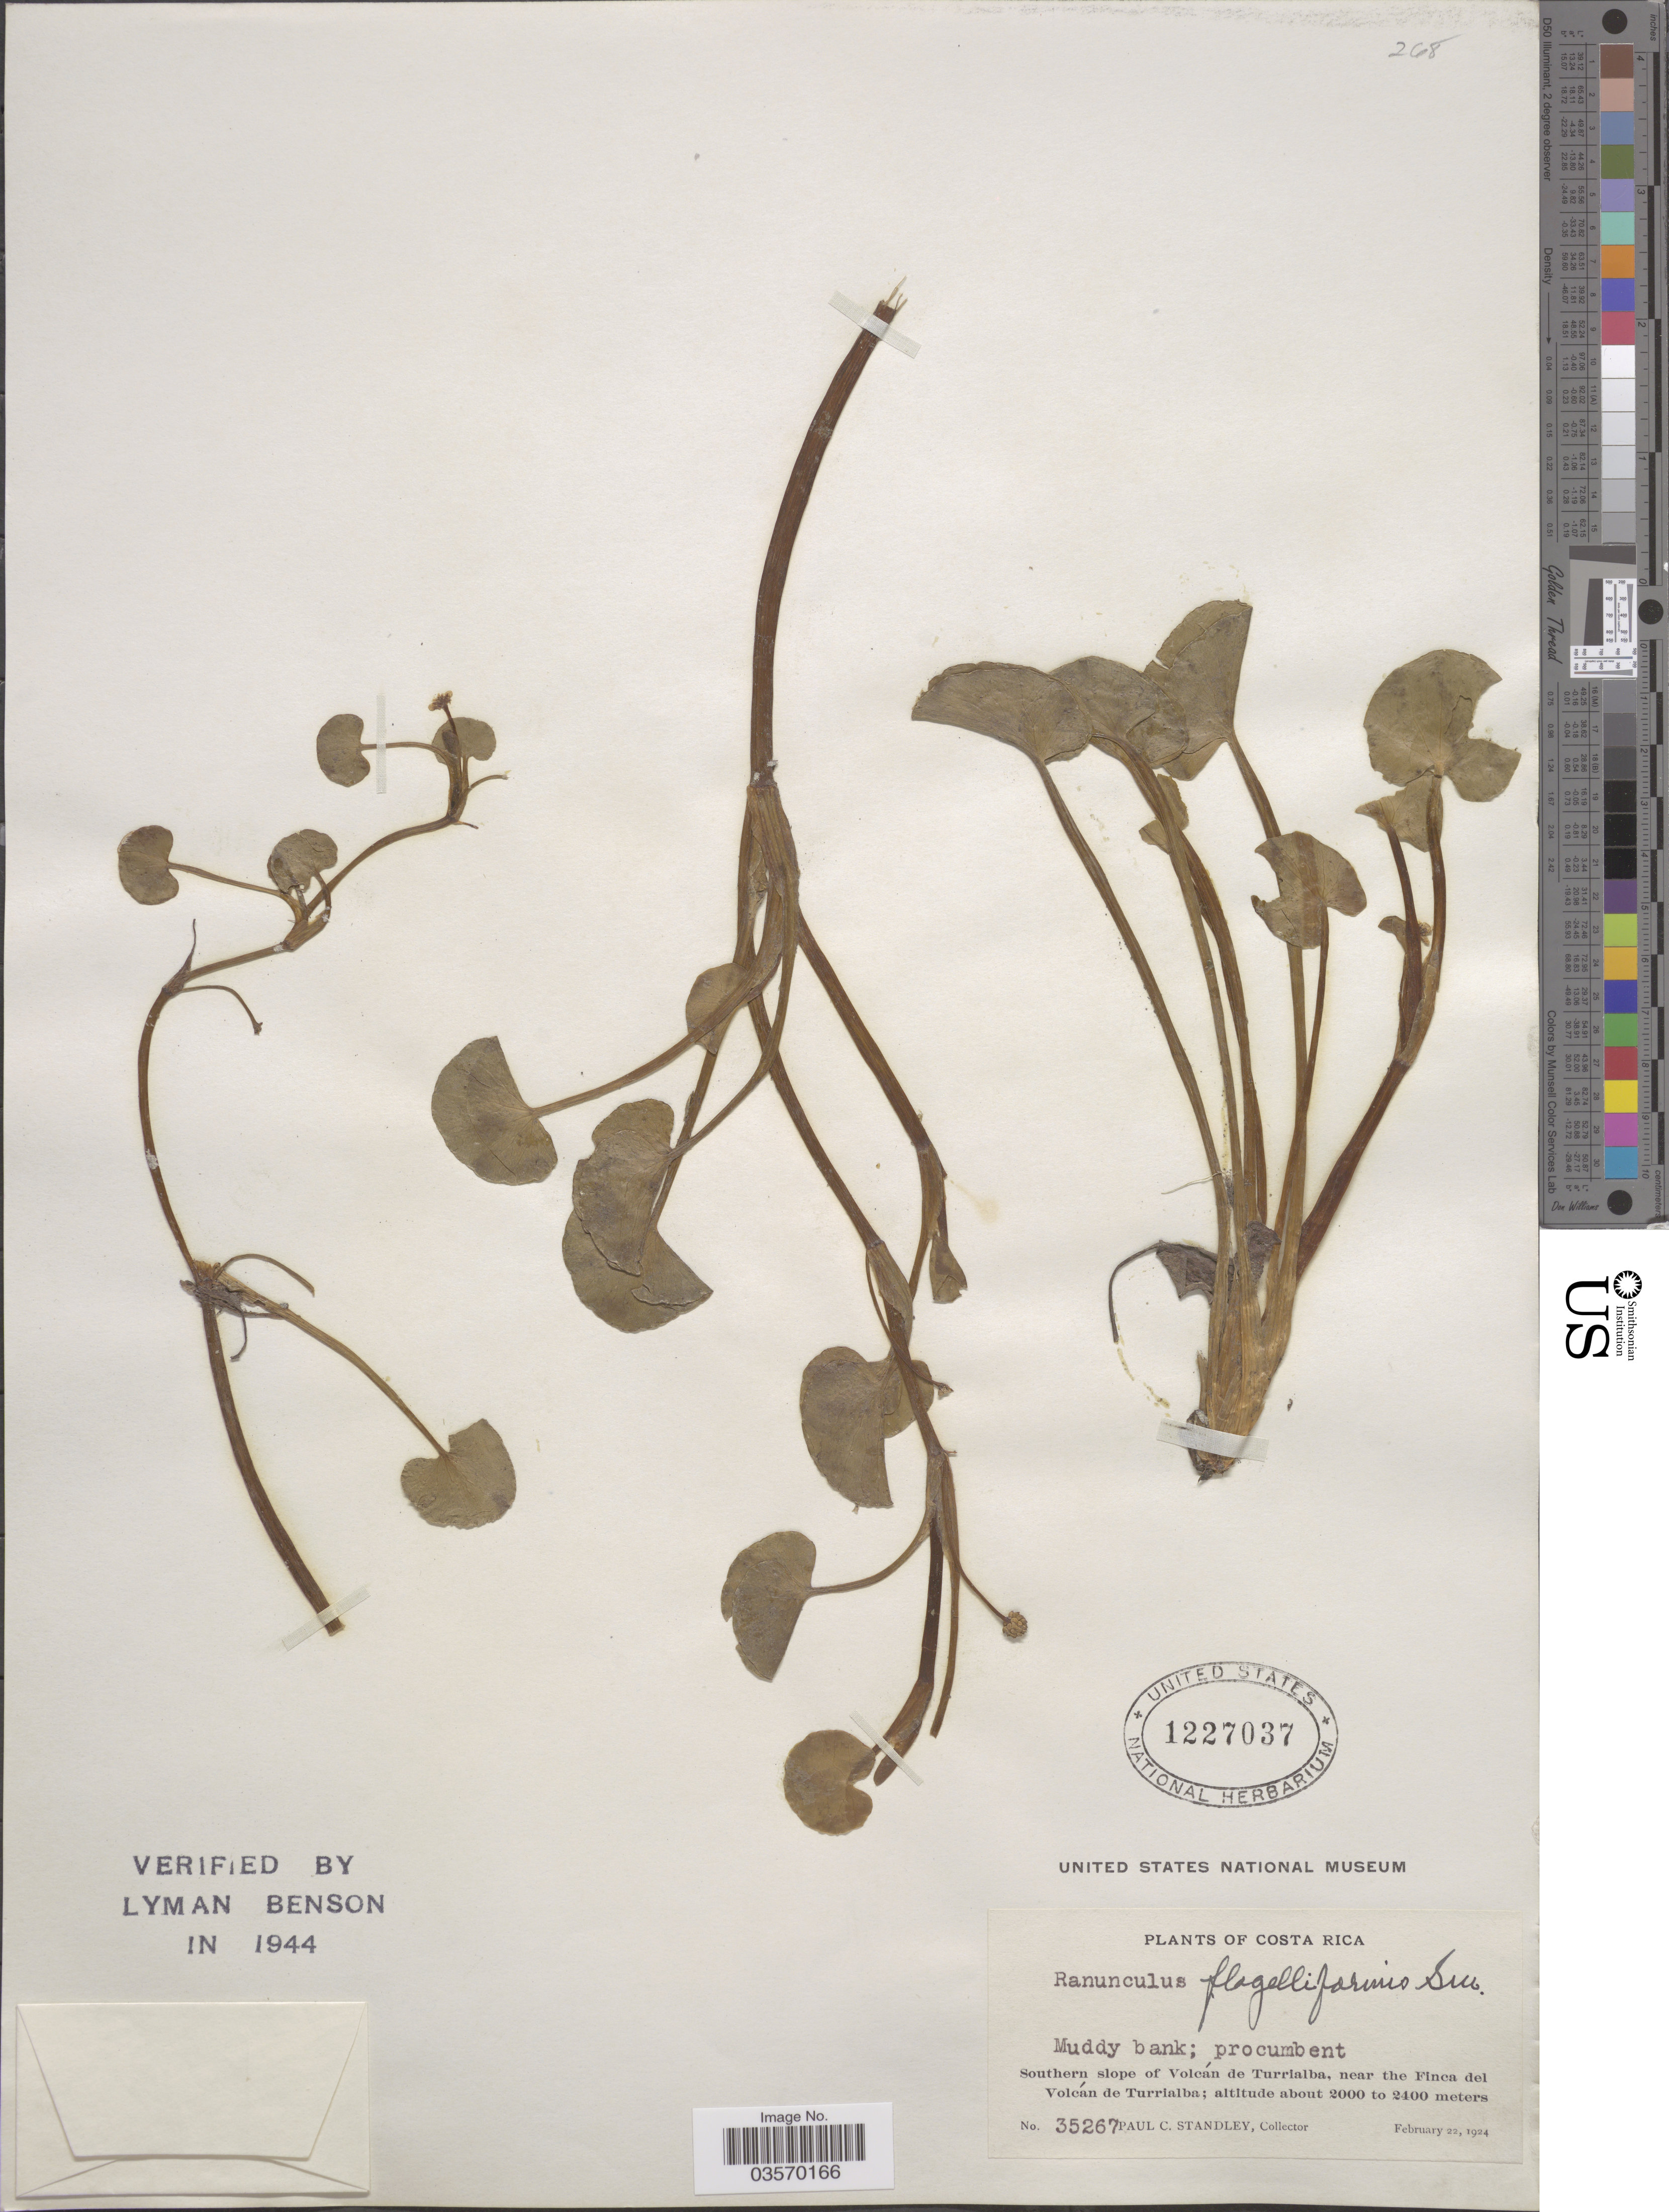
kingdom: Plantae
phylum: Tracheophyta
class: Magnoliopsida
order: Ranunculales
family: Ranunculaceae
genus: Ranunculus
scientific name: Ranunculus flagelliformis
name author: Sm.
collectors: P. C. Standley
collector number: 35267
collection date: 1924-02-22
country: Costa Rica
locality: Southern slope of Volcán de Turrialba, near the Finca del Volcán de Turrialba.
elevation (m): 2000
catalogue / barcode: US 1227037